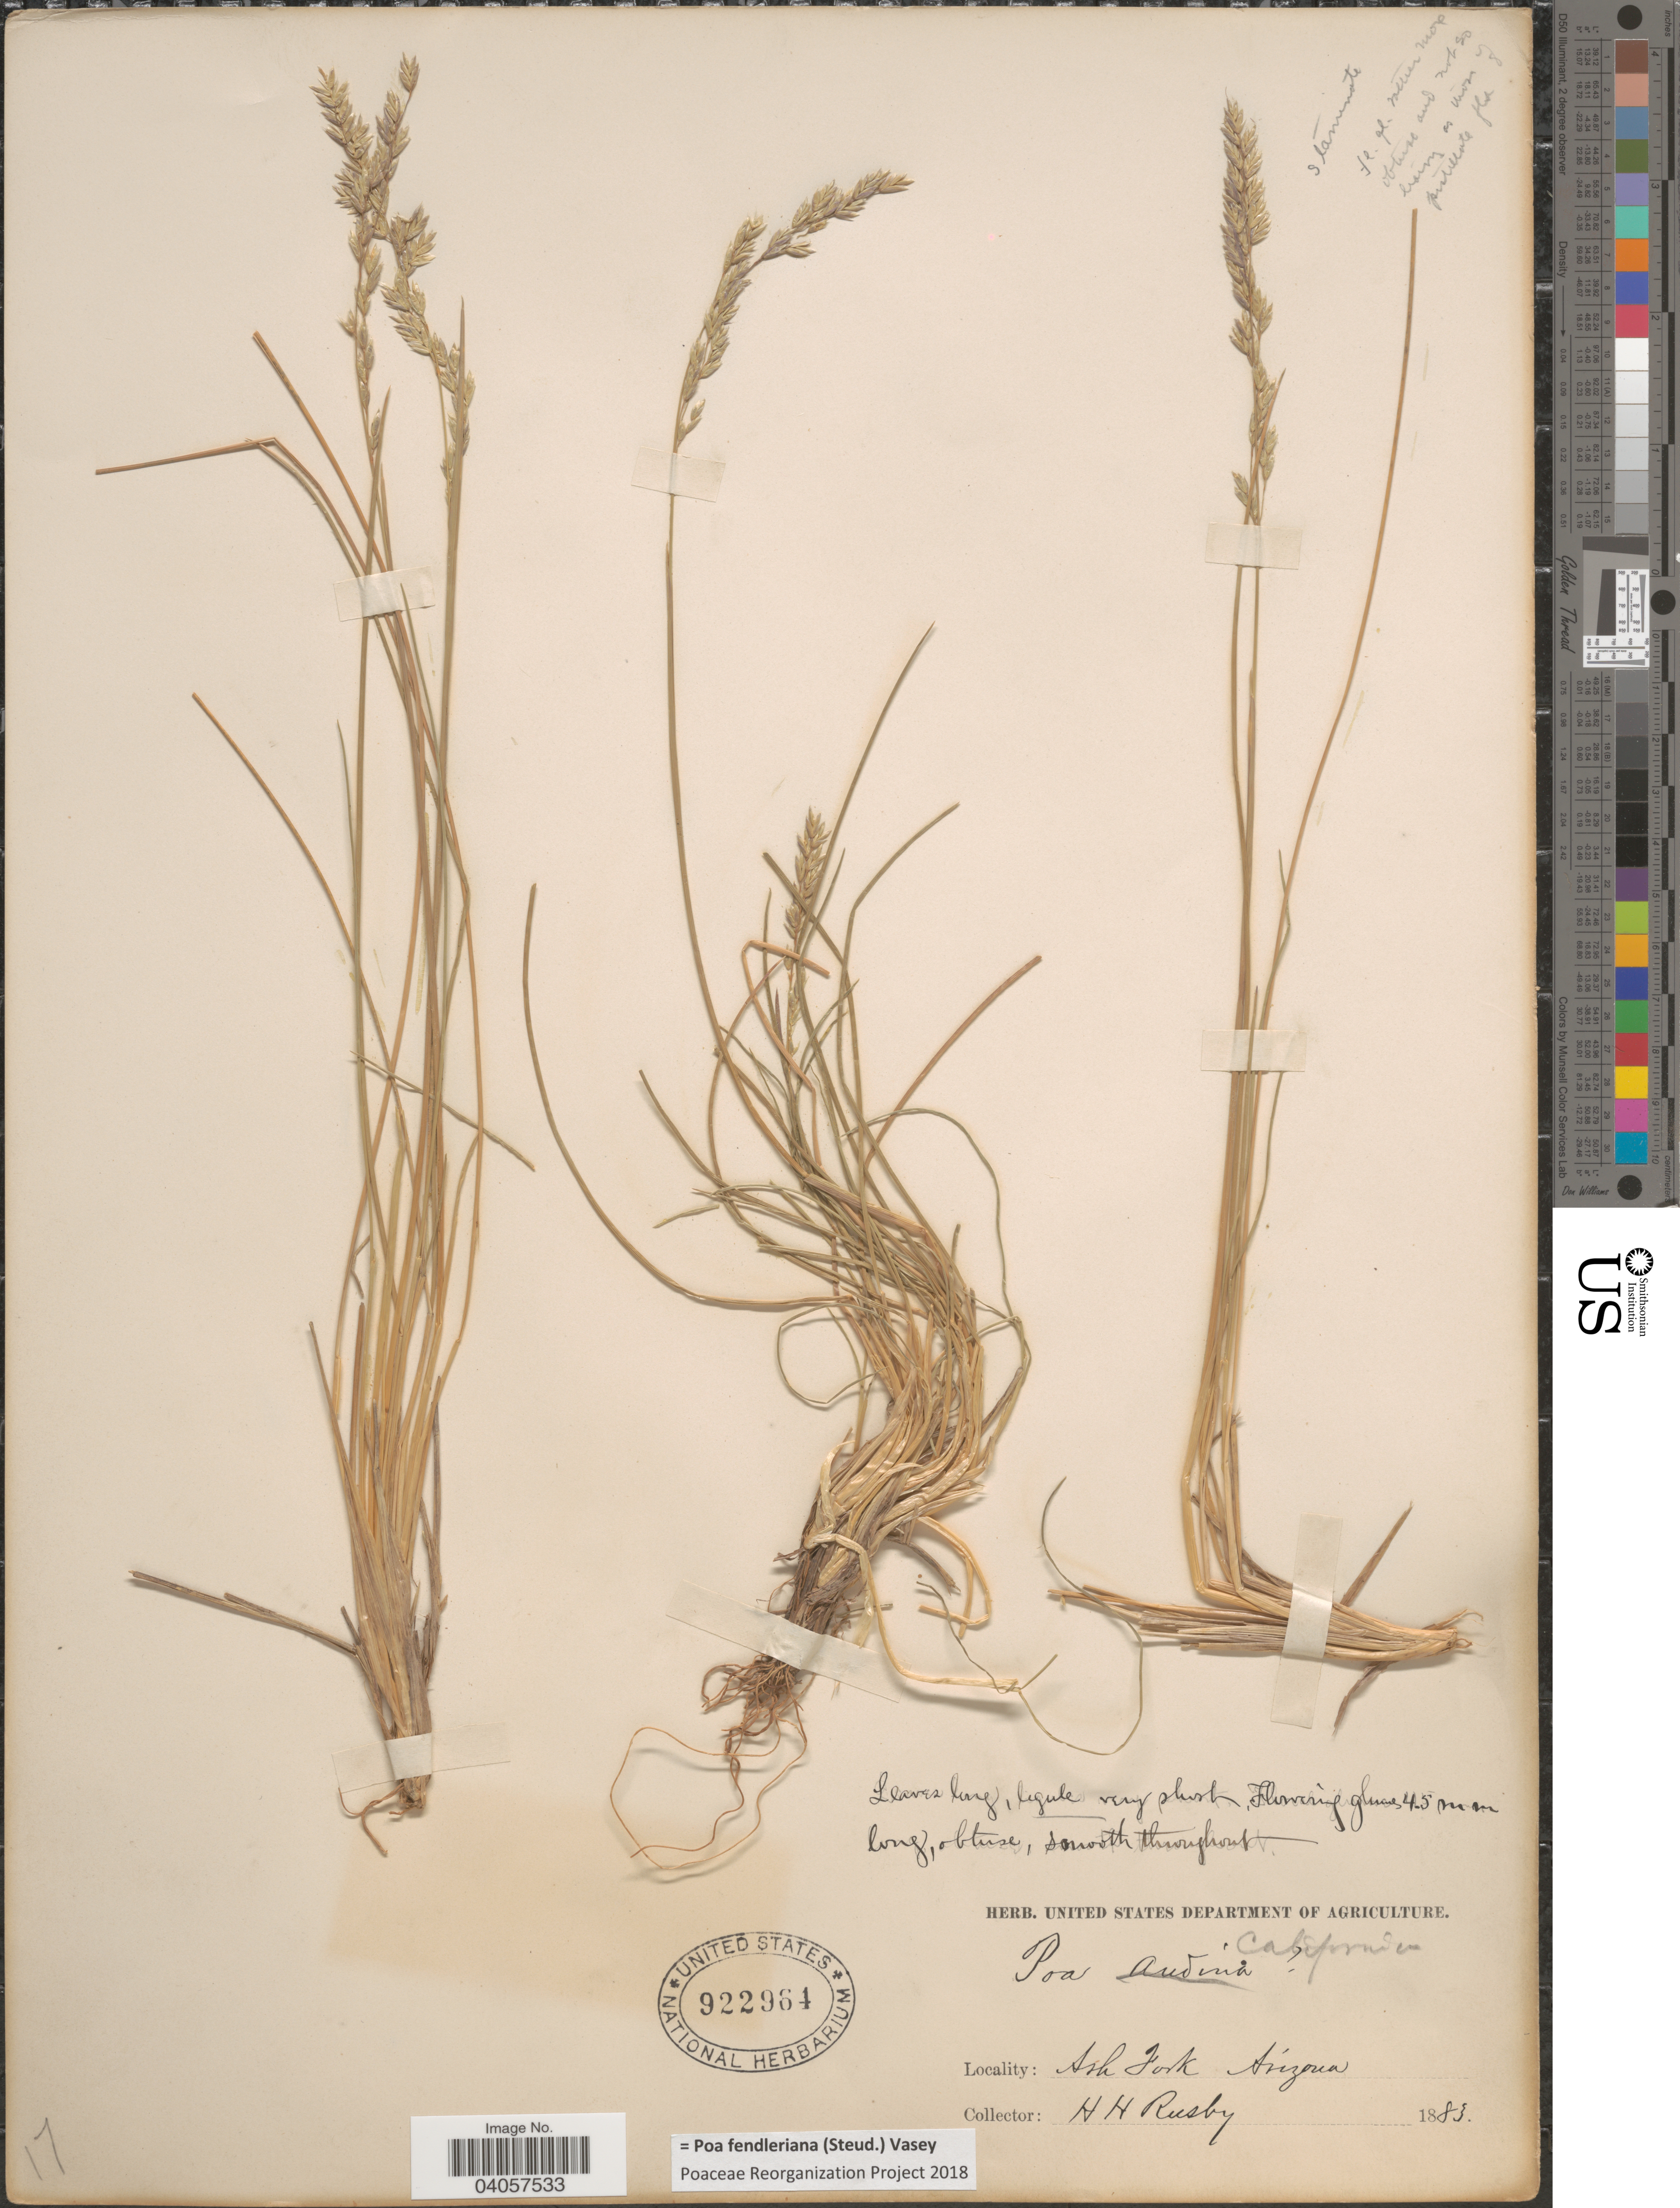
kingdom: Plantae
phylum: Tracheophyta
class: Liliopsida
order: Poales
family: Poaceae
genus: Poa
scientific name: Poa fendleriana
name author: (Steud.) Vasey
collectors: H. H. Rusby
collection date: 1883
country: United States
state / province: Arizona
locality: Ash Fork.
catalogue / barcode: US 922964